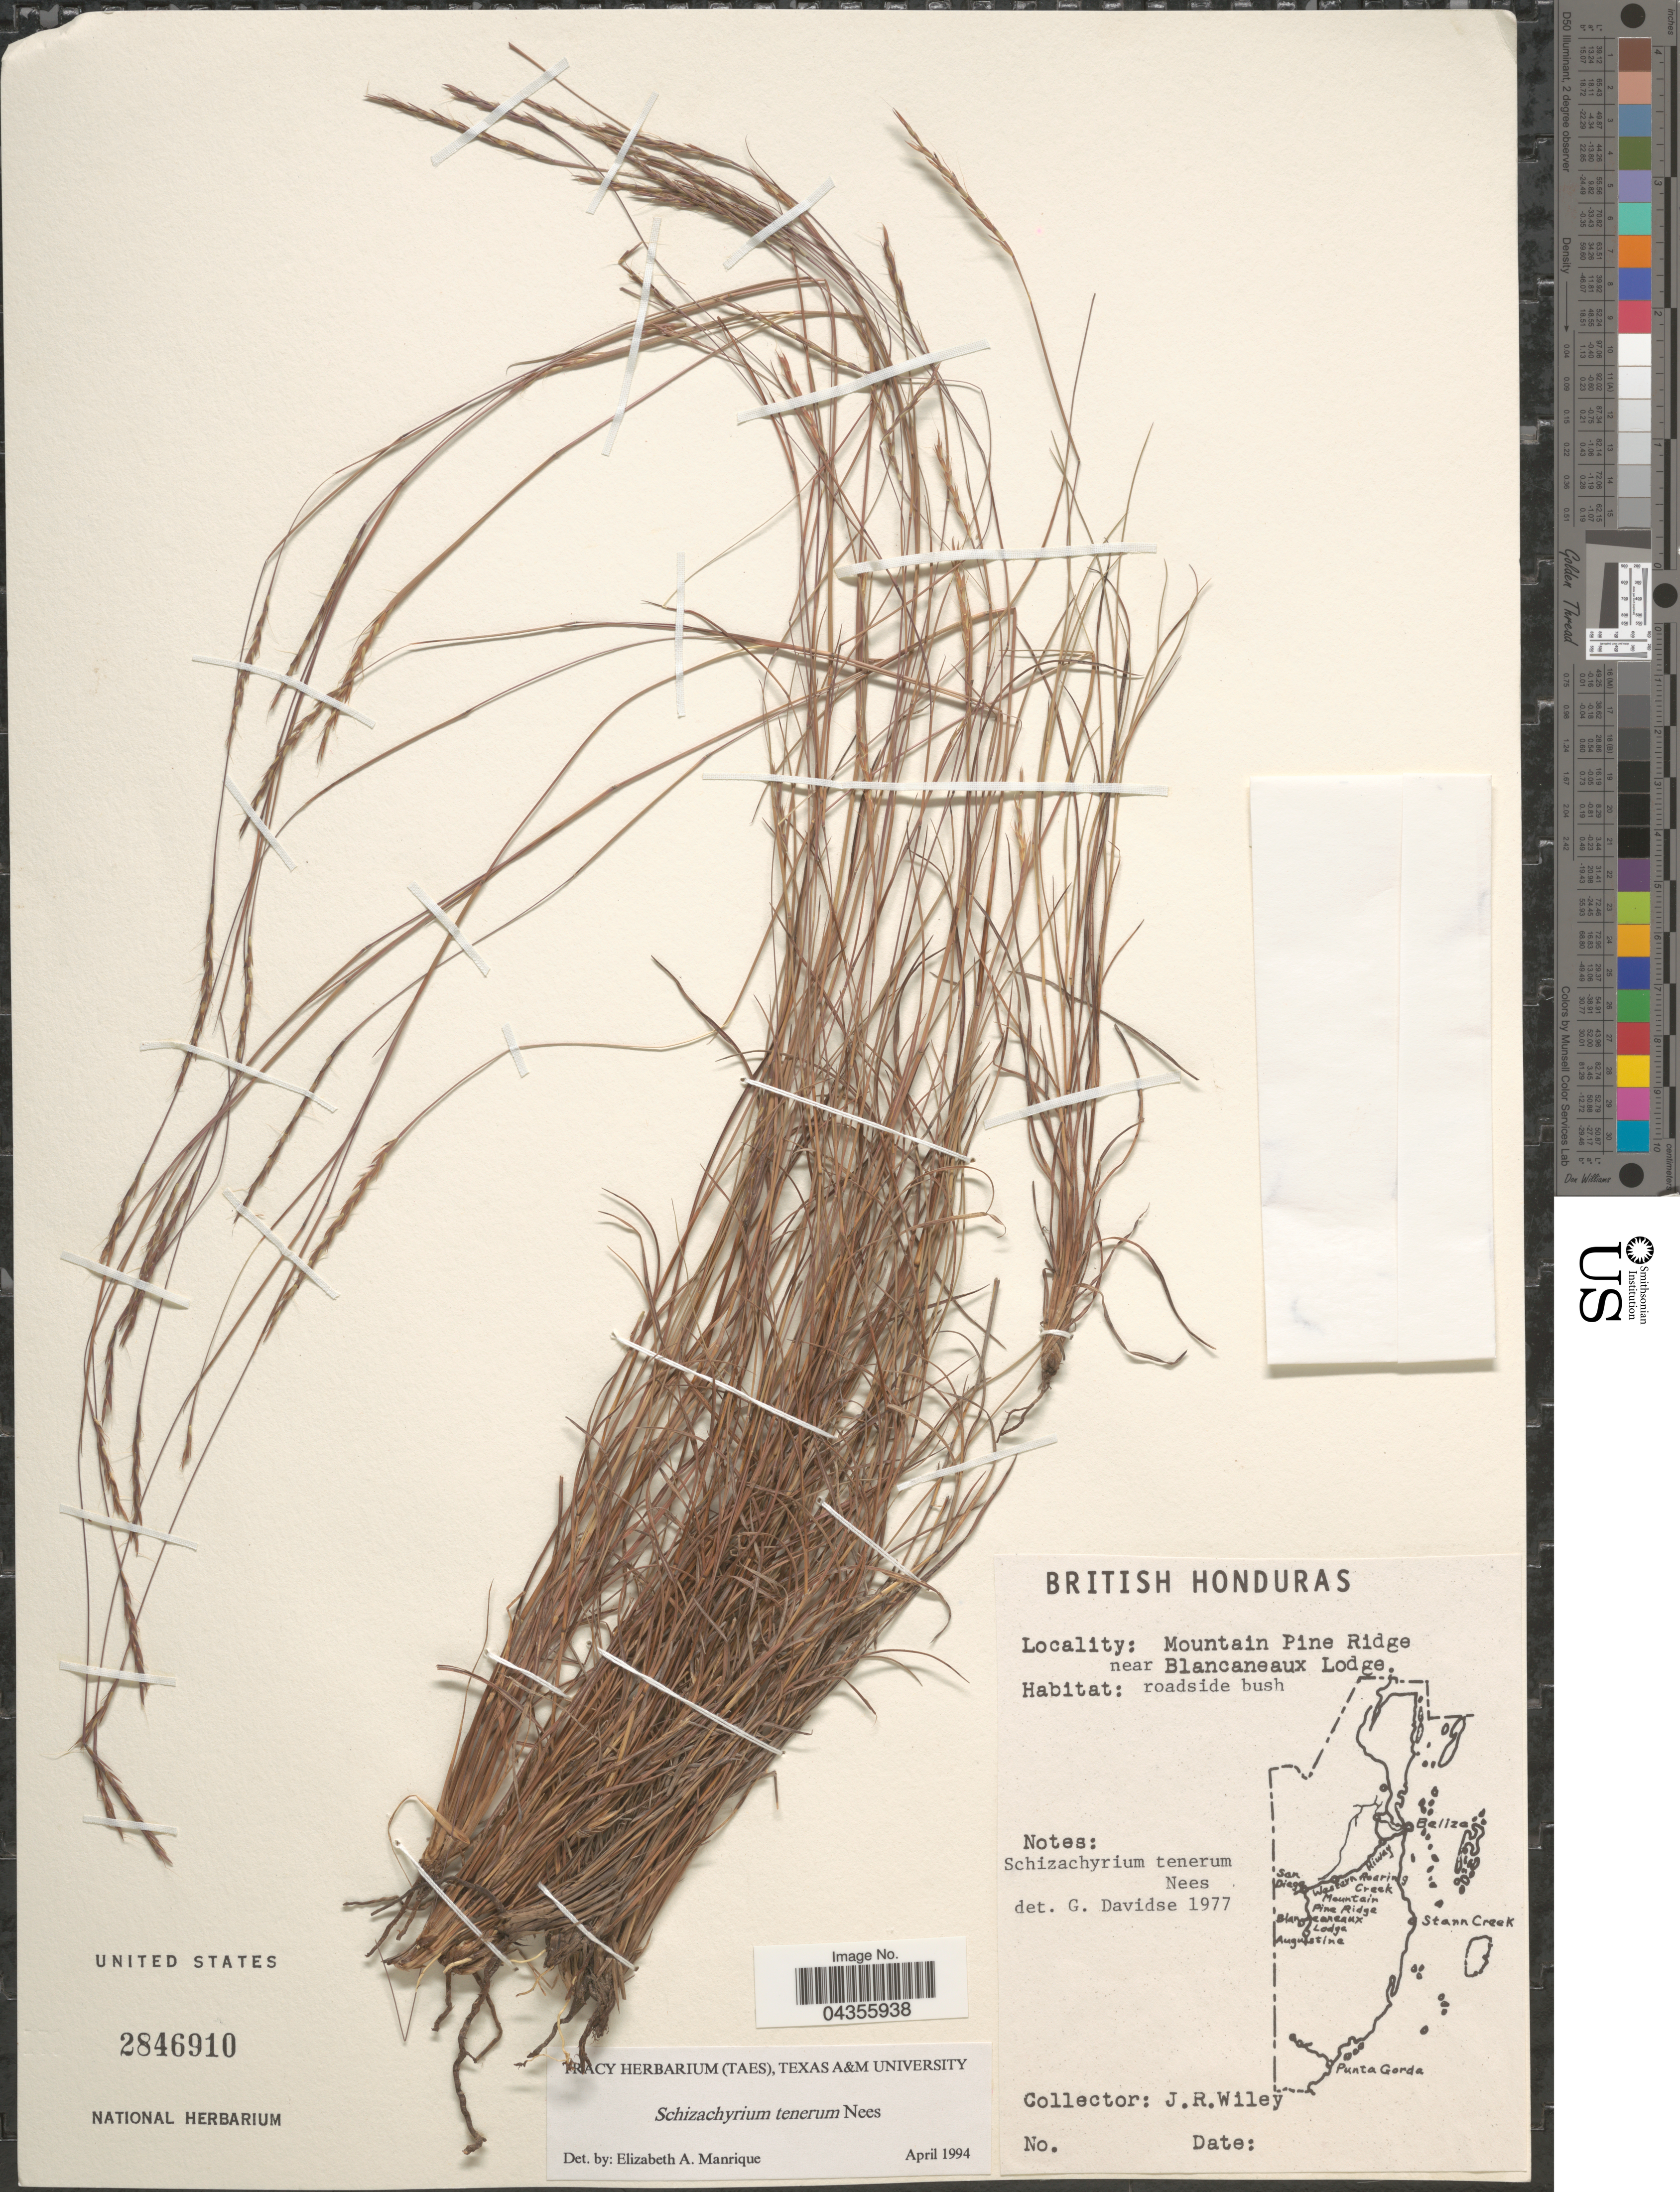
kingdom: Plantae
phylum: Tracheophyta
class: Liliopsida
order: Poales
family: Poaceae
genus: Schizachyrium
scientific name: Schizachyrium tenerum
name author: Nees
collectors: J. Wiley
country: Belize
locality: British Honduras. Mountain Pine Ridge near Blancaneaux Lodge.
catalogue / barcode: US 2846910